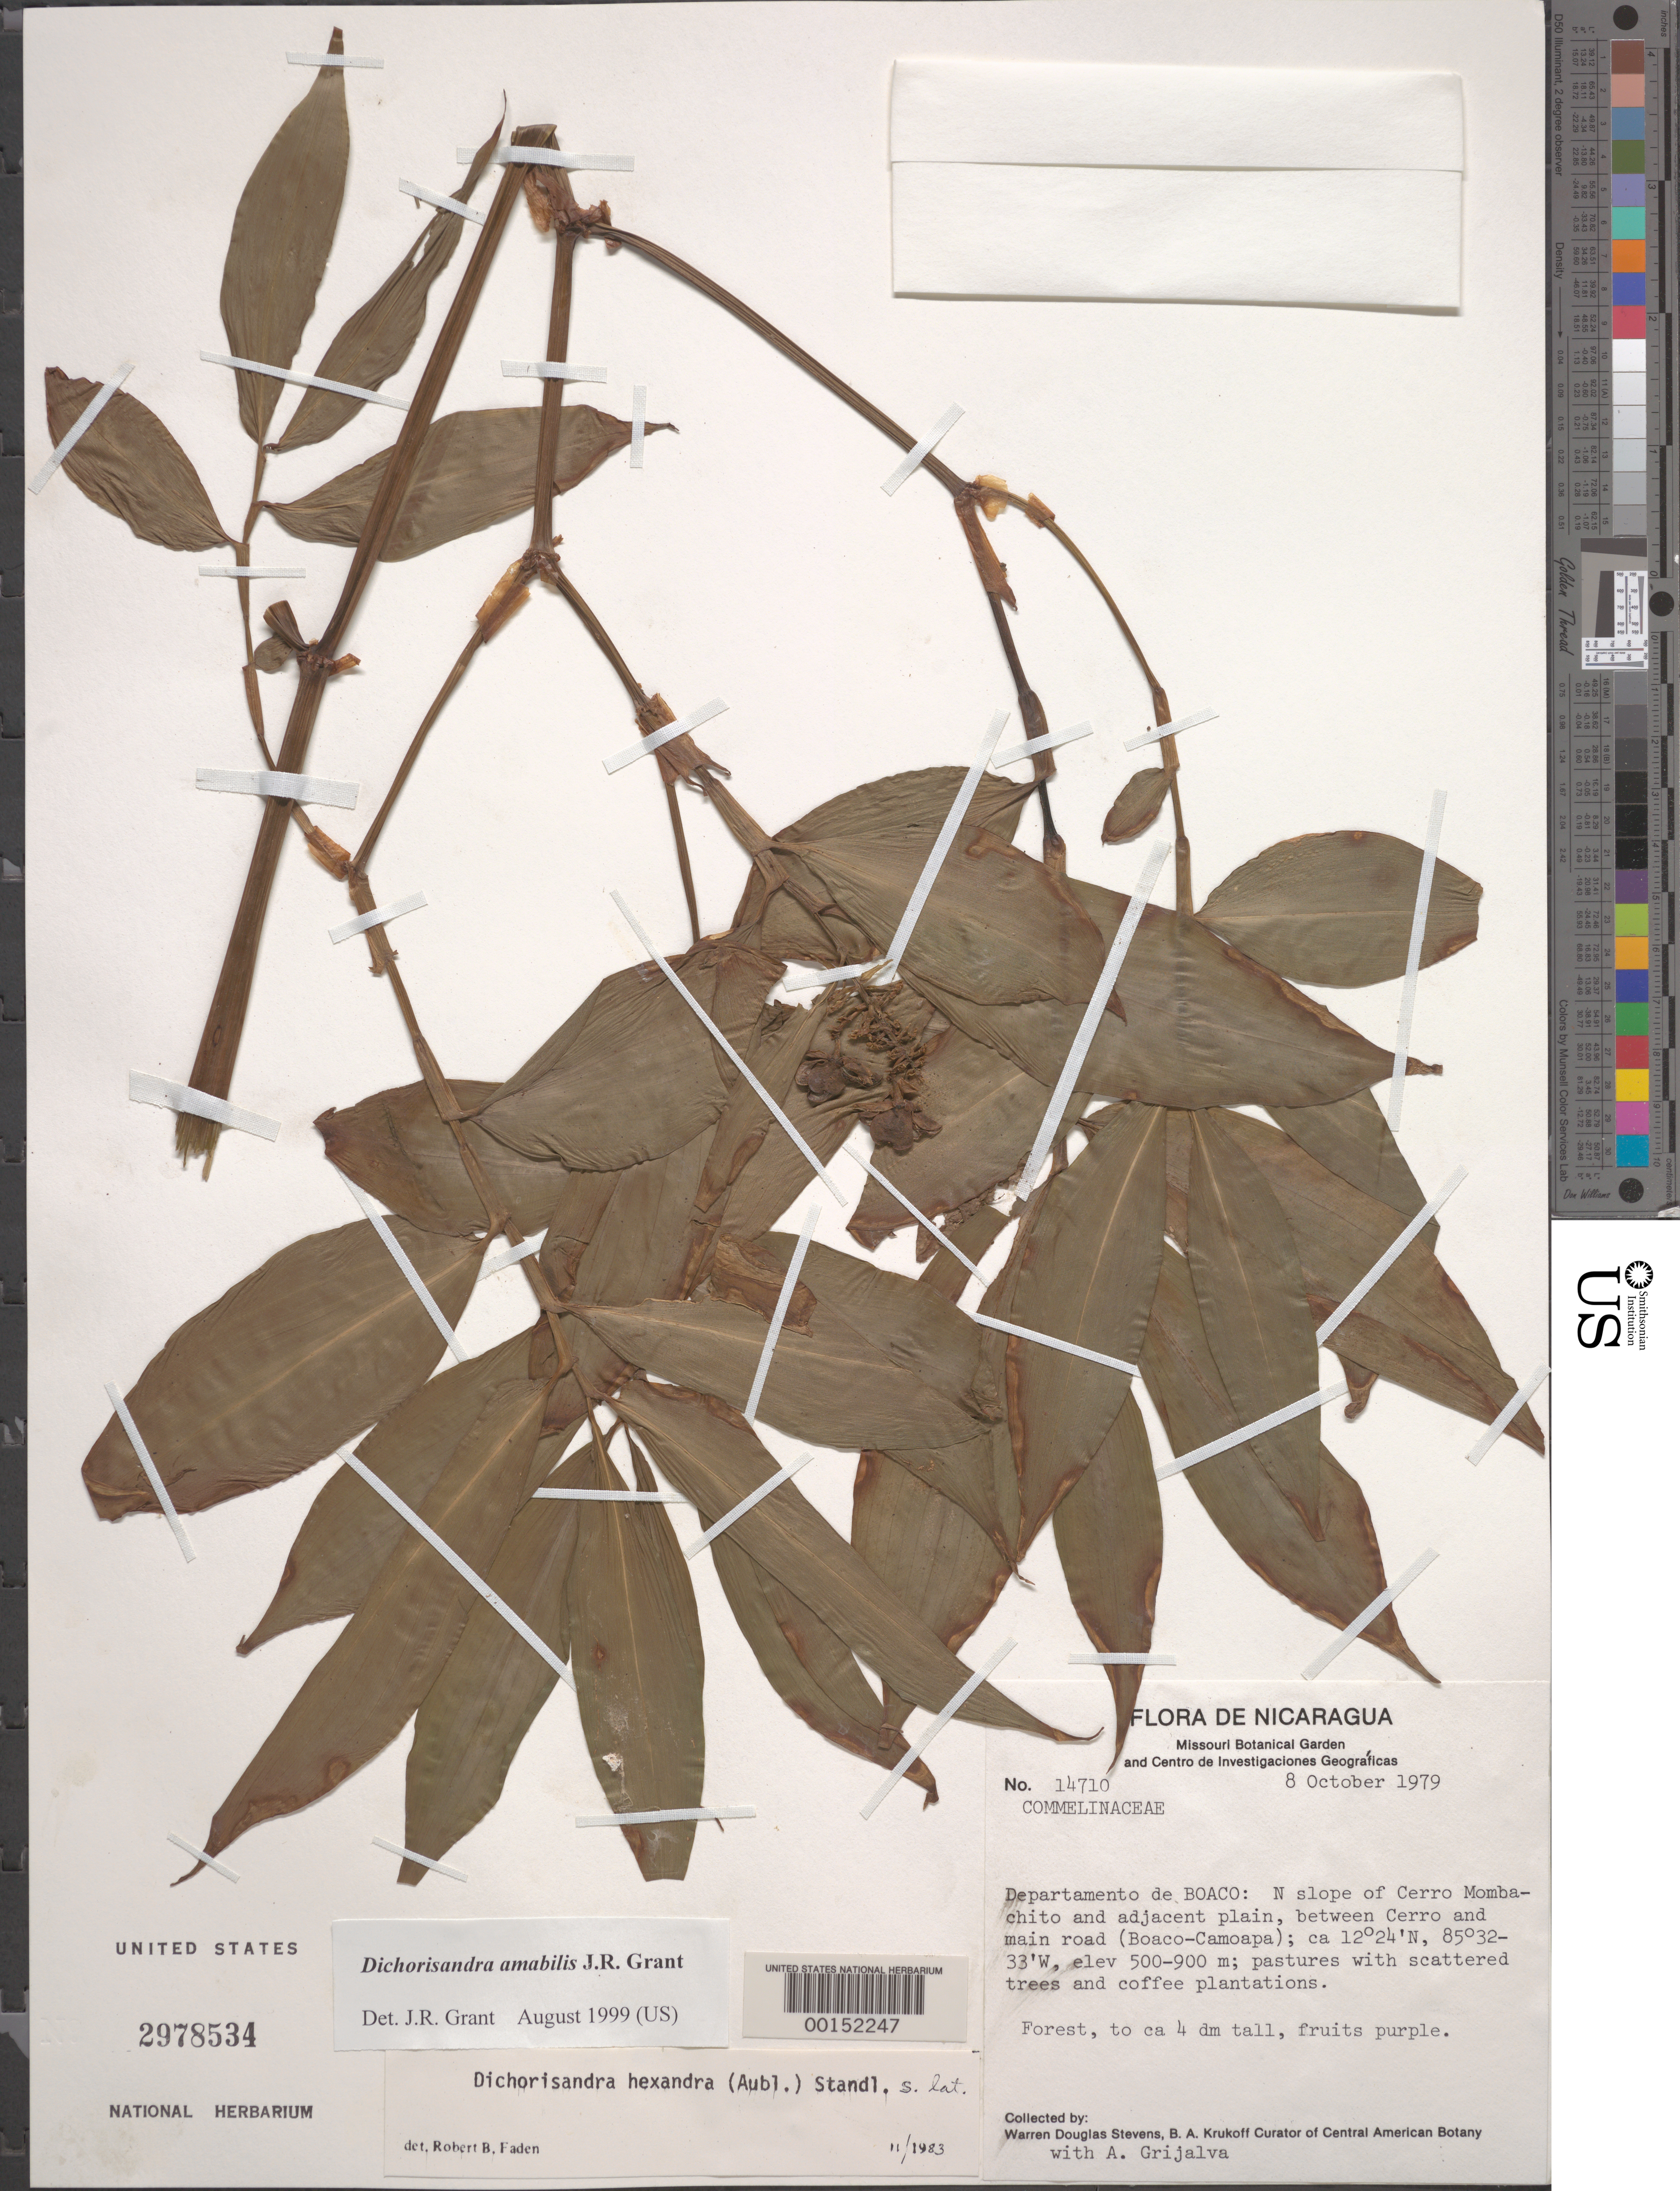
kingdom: Plantae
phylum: Tracheophyta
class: Liliopsida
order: Commelinales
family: Commelinaceae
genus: Dichorisandra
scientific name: Dichorisandra hexandra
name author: (Aubl.) Standl.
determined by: Faden, Robert B., (US), Smithsonian Institution - National Museum of Natural History (UNITED STATES)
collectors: D. Stevens & A. Grijalva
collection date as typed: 08 Oct 1979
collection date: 1979-10-08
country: Nicaragua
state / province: Boaco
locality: Cerro mombachito, n slope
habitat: Pastures with scattered trees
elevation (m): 500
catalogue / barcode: US 2978534